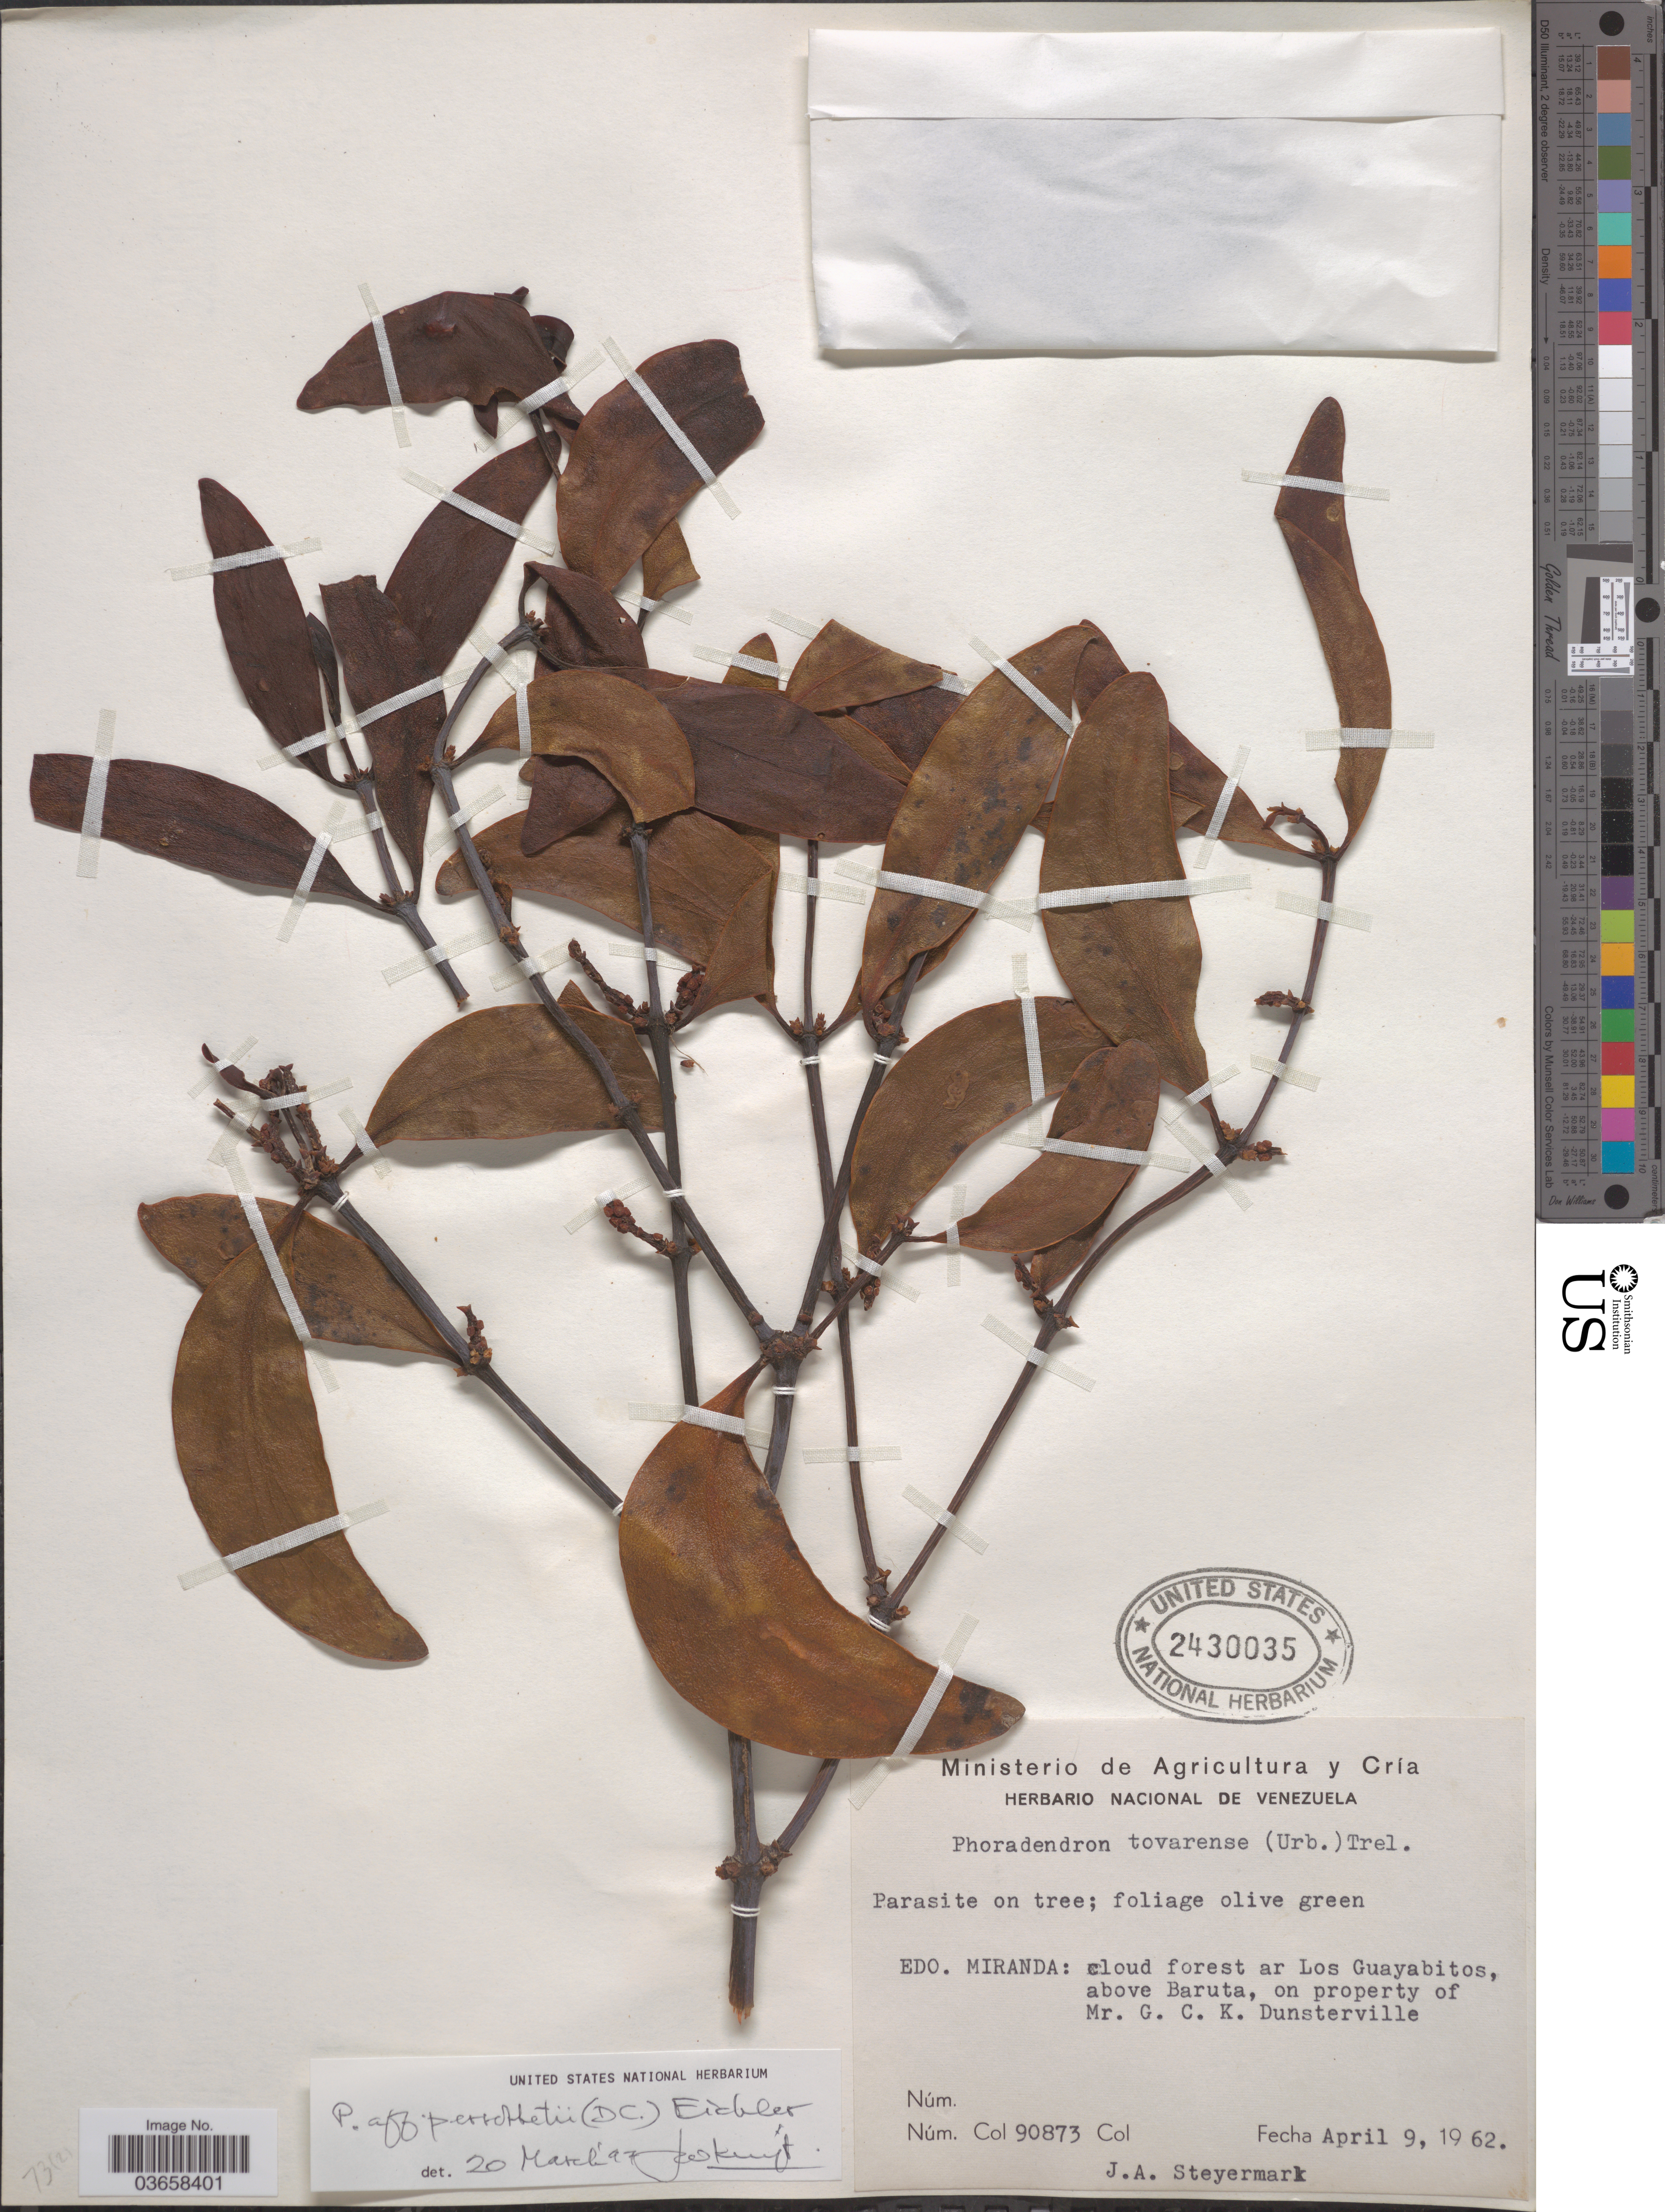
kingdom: Plantae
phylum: Tracheophyta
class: Magnoliopsida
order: Santalales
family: Viscaceae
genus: Phoradendron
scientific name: Phoradendron perrottetii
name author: (DC.) Eichler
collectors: J. Steyermark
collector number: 90873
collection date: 1962-04-09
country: Venezuela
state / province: Miranda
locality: Cloud forest ar Los Guayabitos, above Baruta, on property of Mr. G. C. K. Dunsterville.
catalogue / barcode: US 2430035